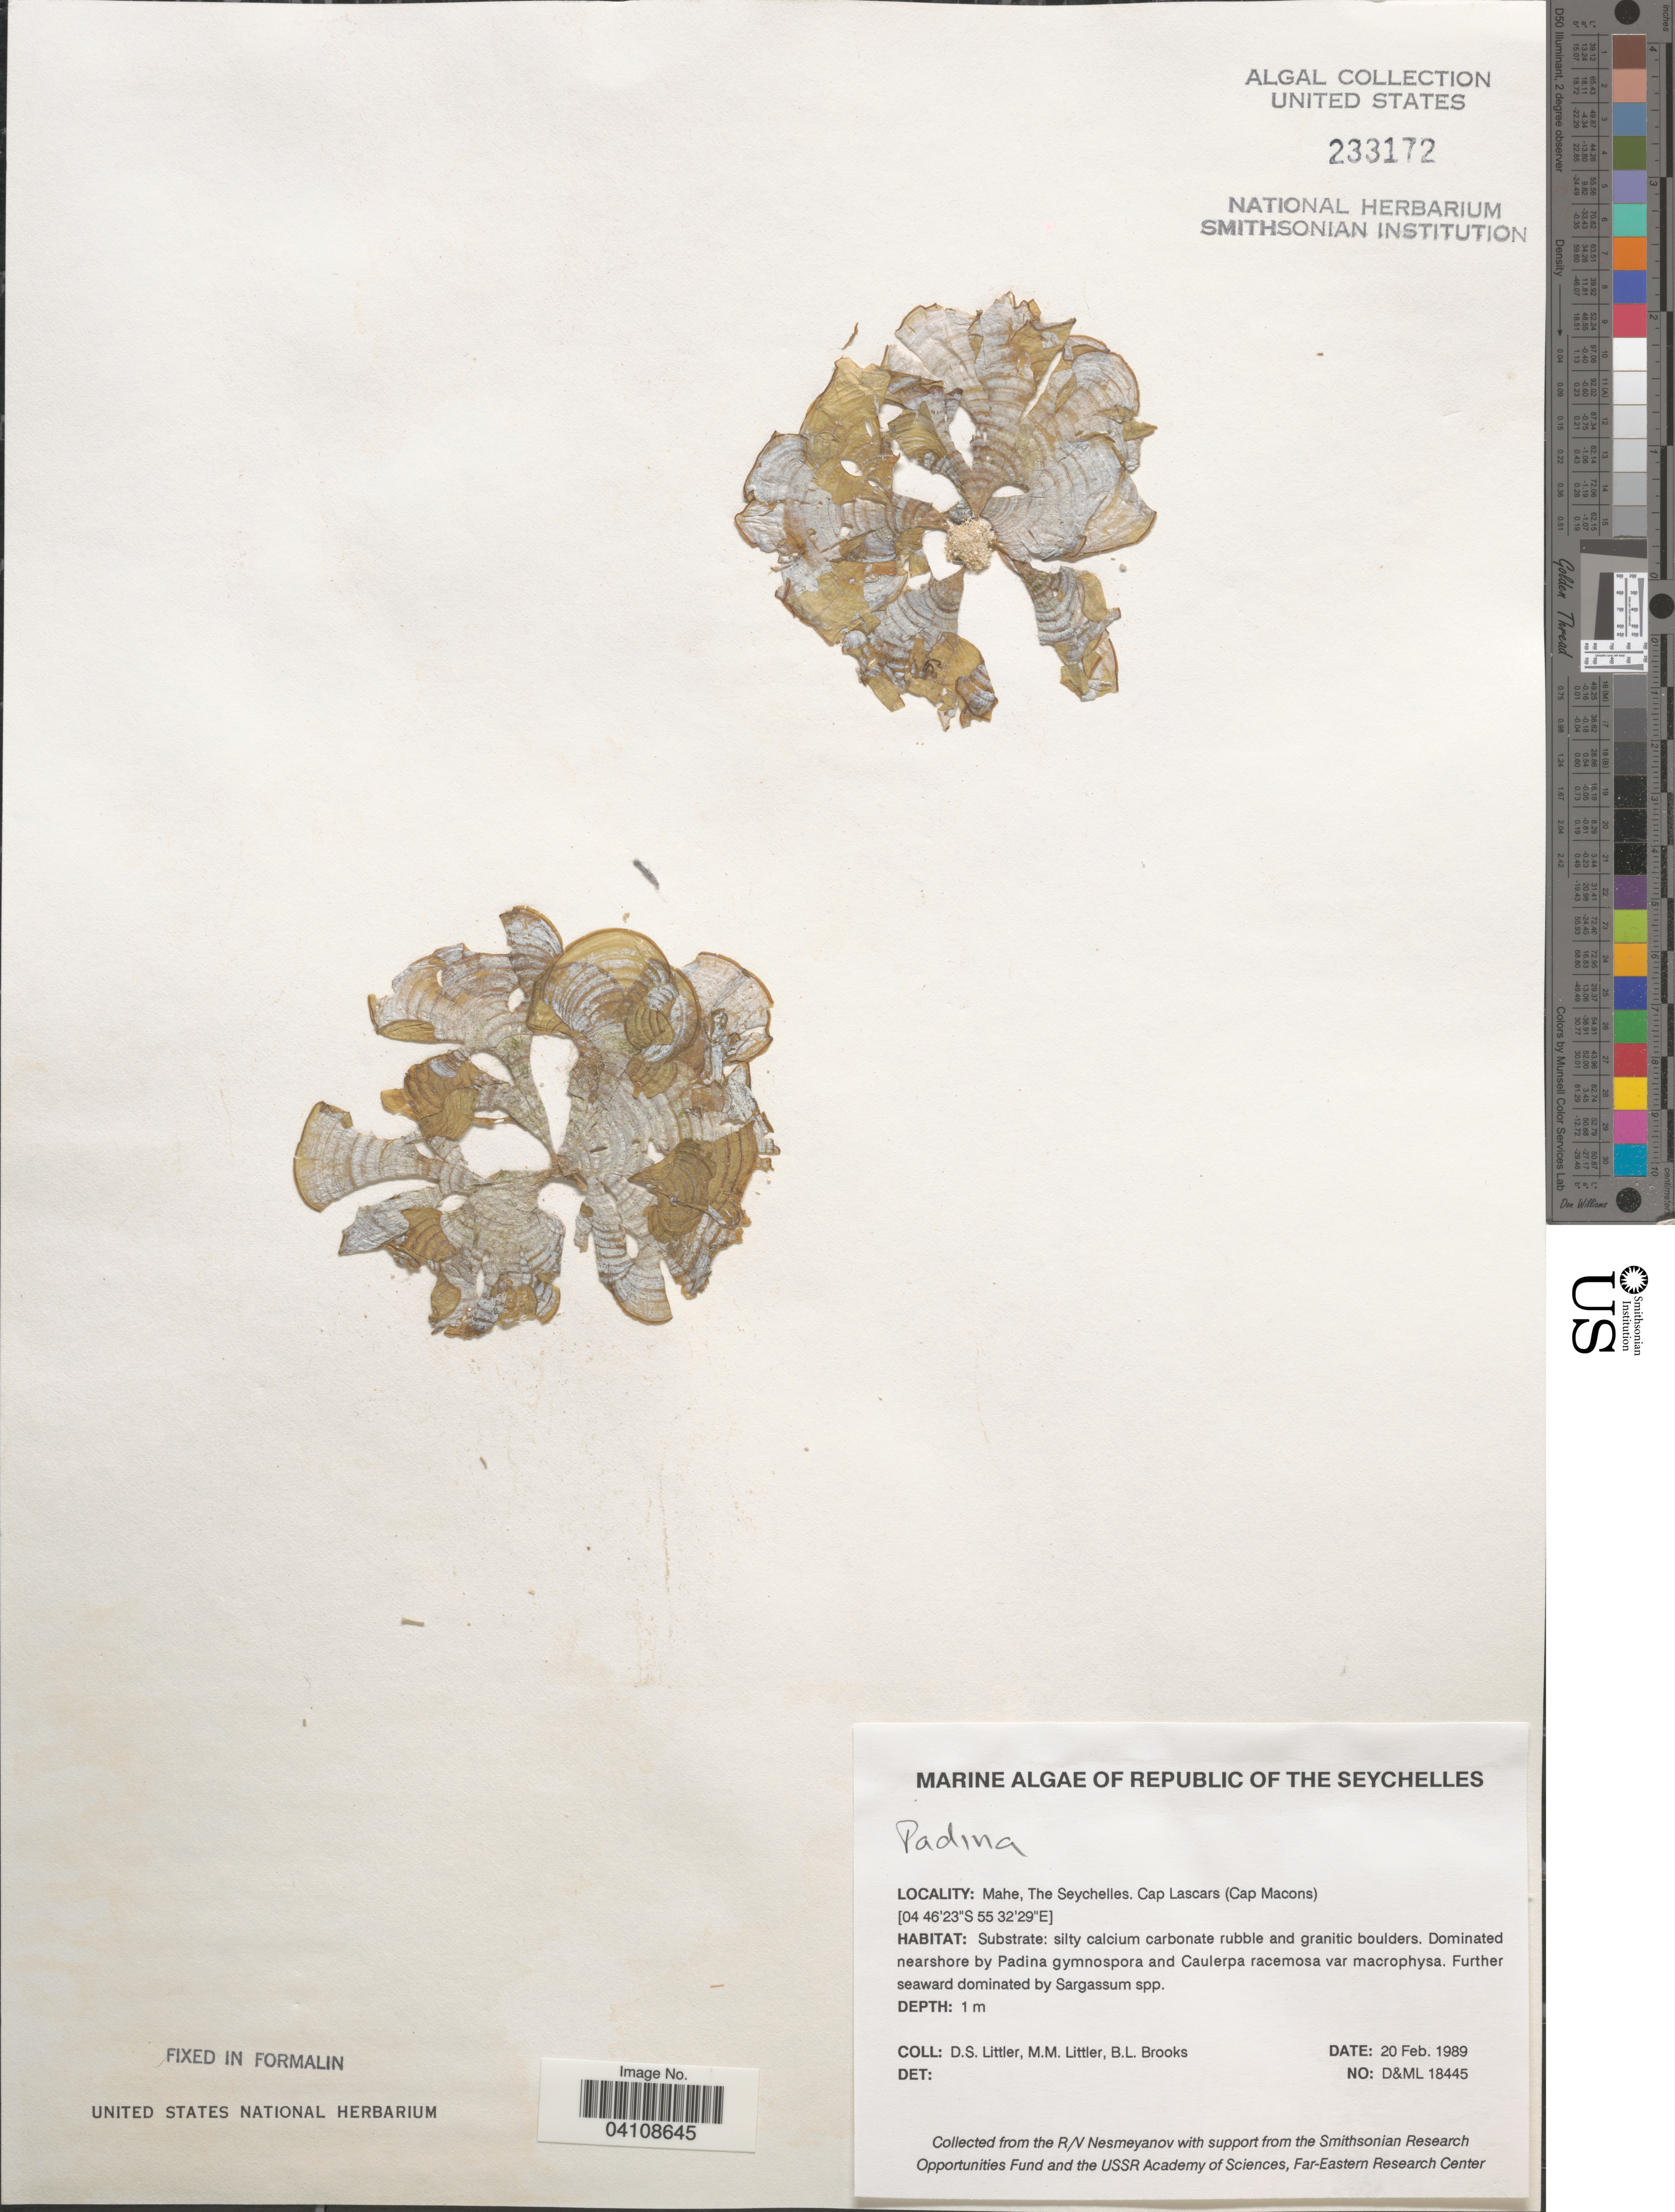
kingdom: Chromista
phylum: Ochrophyta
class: Phaeophyceae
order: Dictyotales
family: Dictyotaceae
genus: Padina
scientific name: Padina sp.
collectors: D. S. Littler & B. Brooks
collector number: D&ML18445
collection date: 1989-02-20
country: Seychelles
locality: Republic of The Seychelles. Mahe. Cap Lascars (Cap Macons).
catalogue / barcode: US 233172